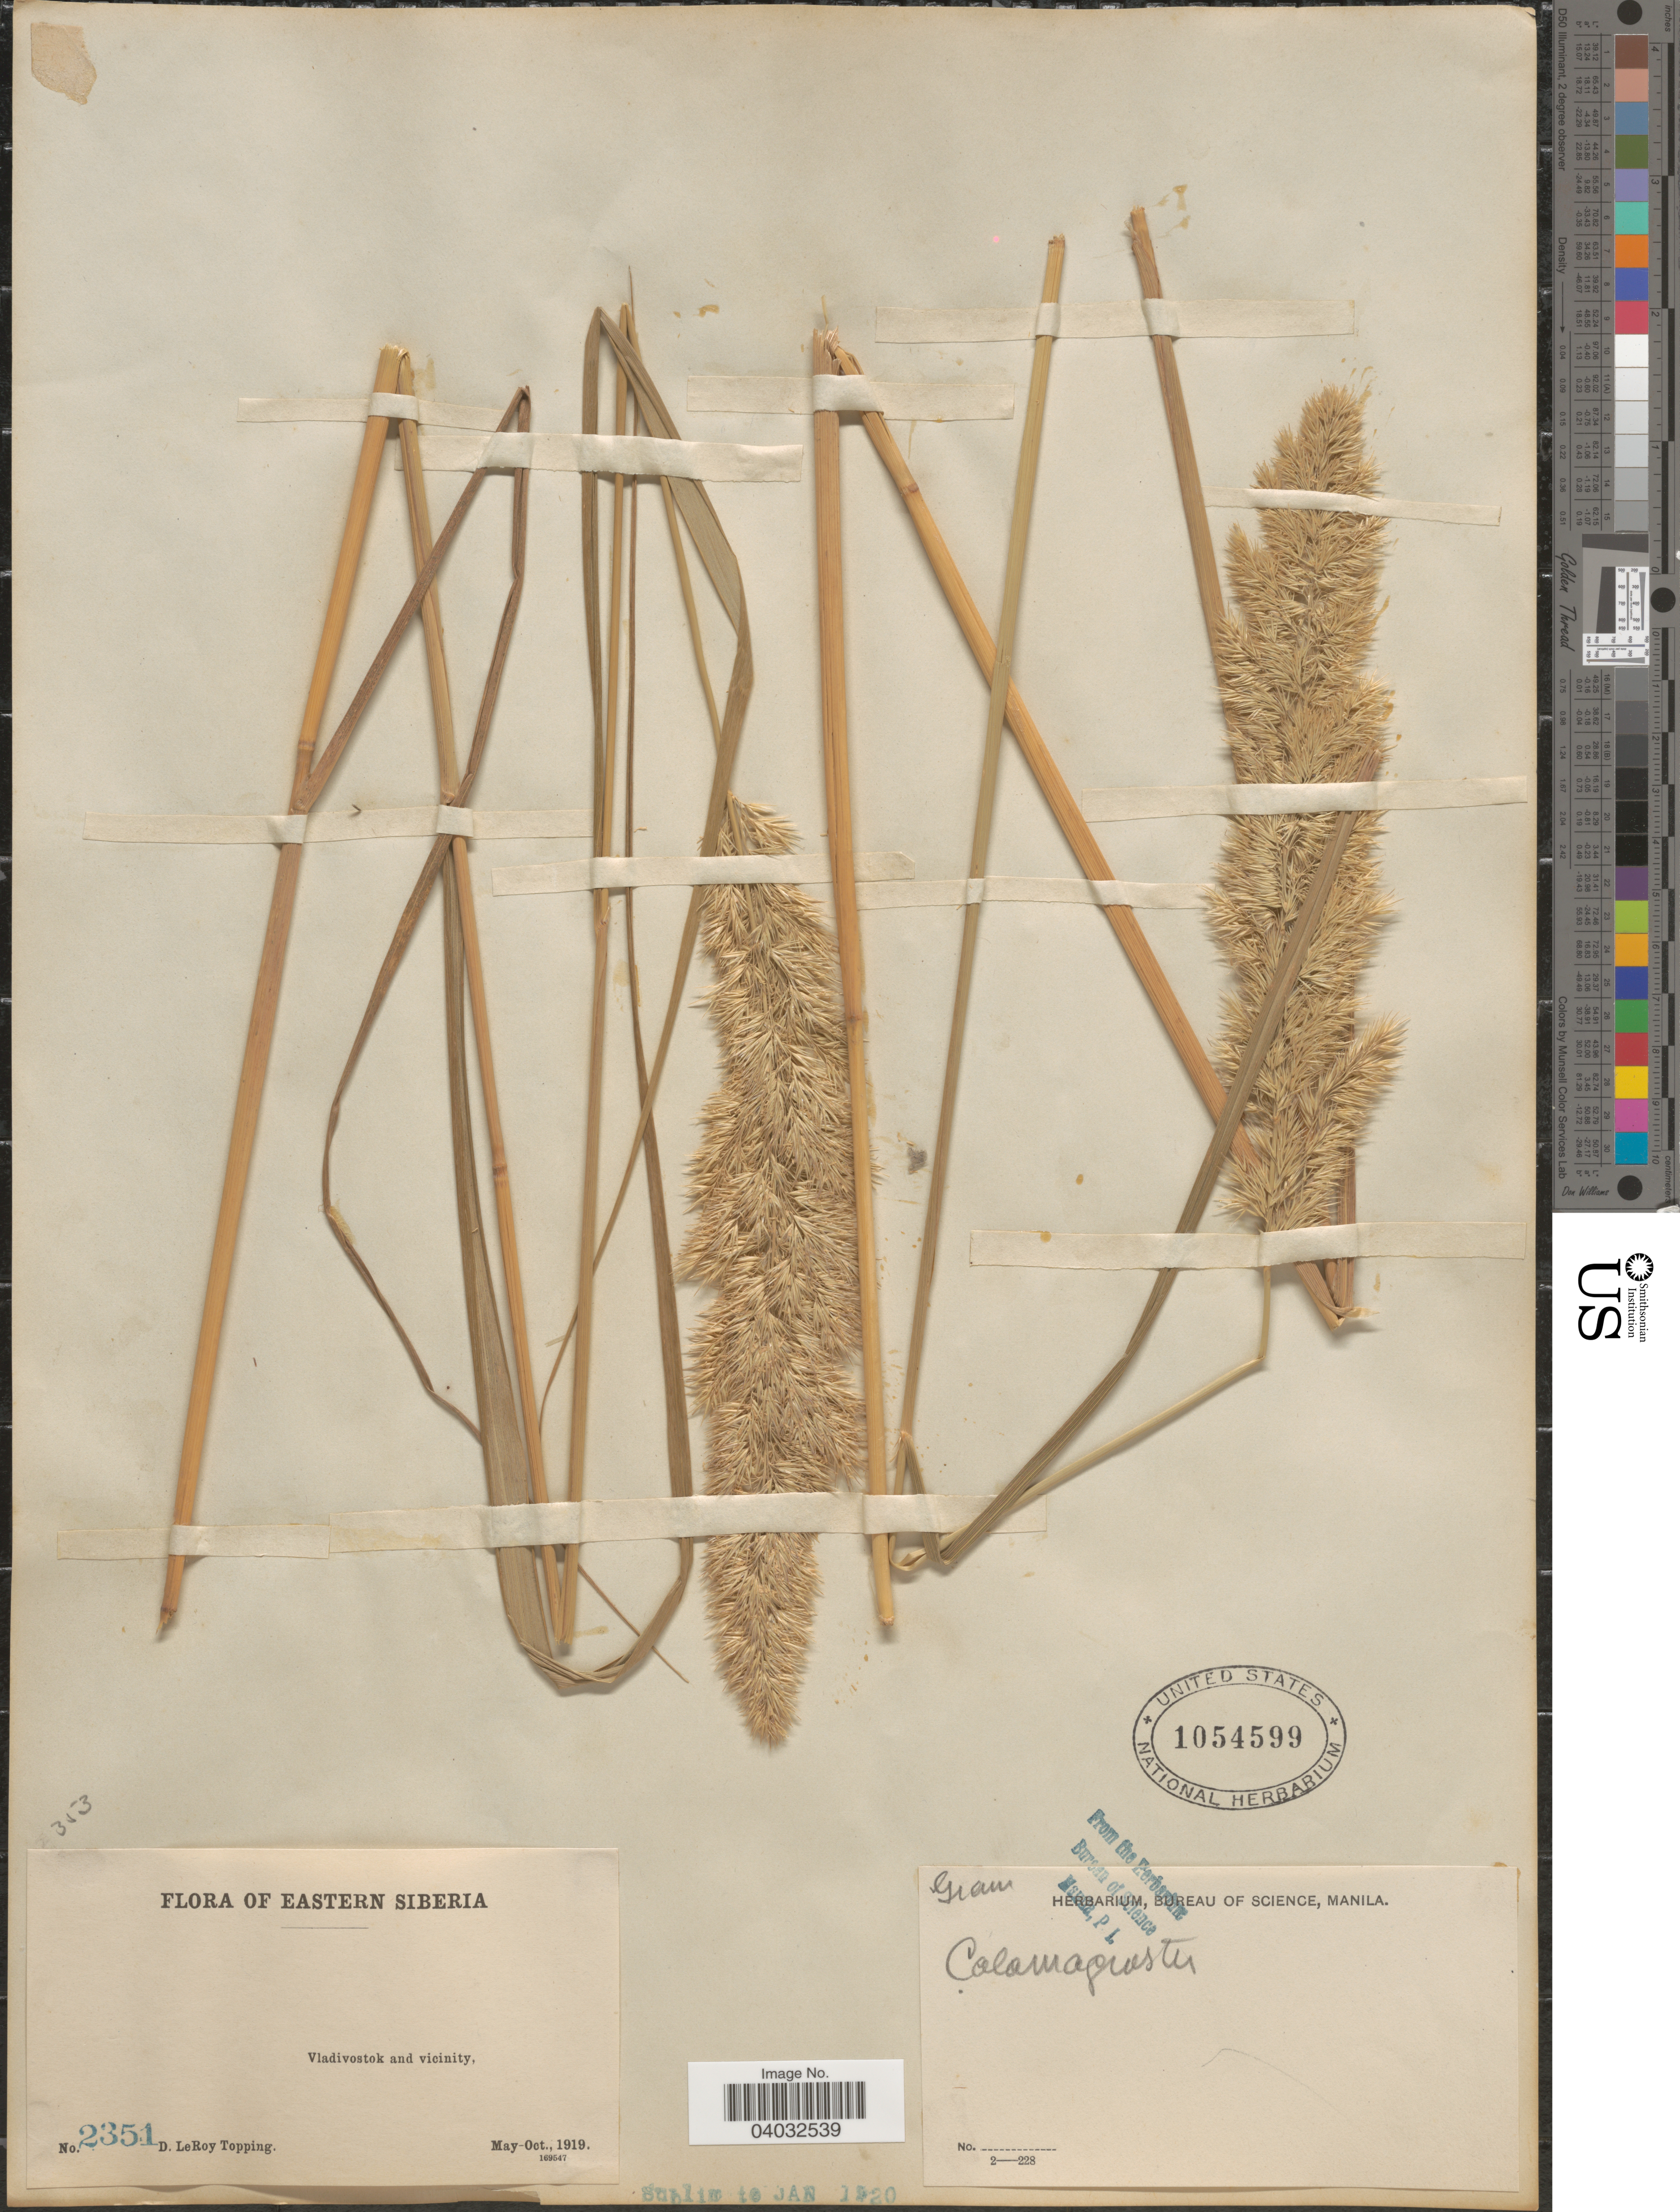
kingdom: Plantae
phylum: Tracheophyta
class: Liliopsida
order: Poales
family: Poaceae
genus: Calamagrostis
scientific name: Calamagrostis sp.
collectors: D. L. Topping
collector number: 2351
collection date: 1919-05/1919-10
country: Russian Federation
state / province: Primorsky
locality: Eastern Siberia. Vladivostok and vicinity.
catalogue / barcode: US 1054599